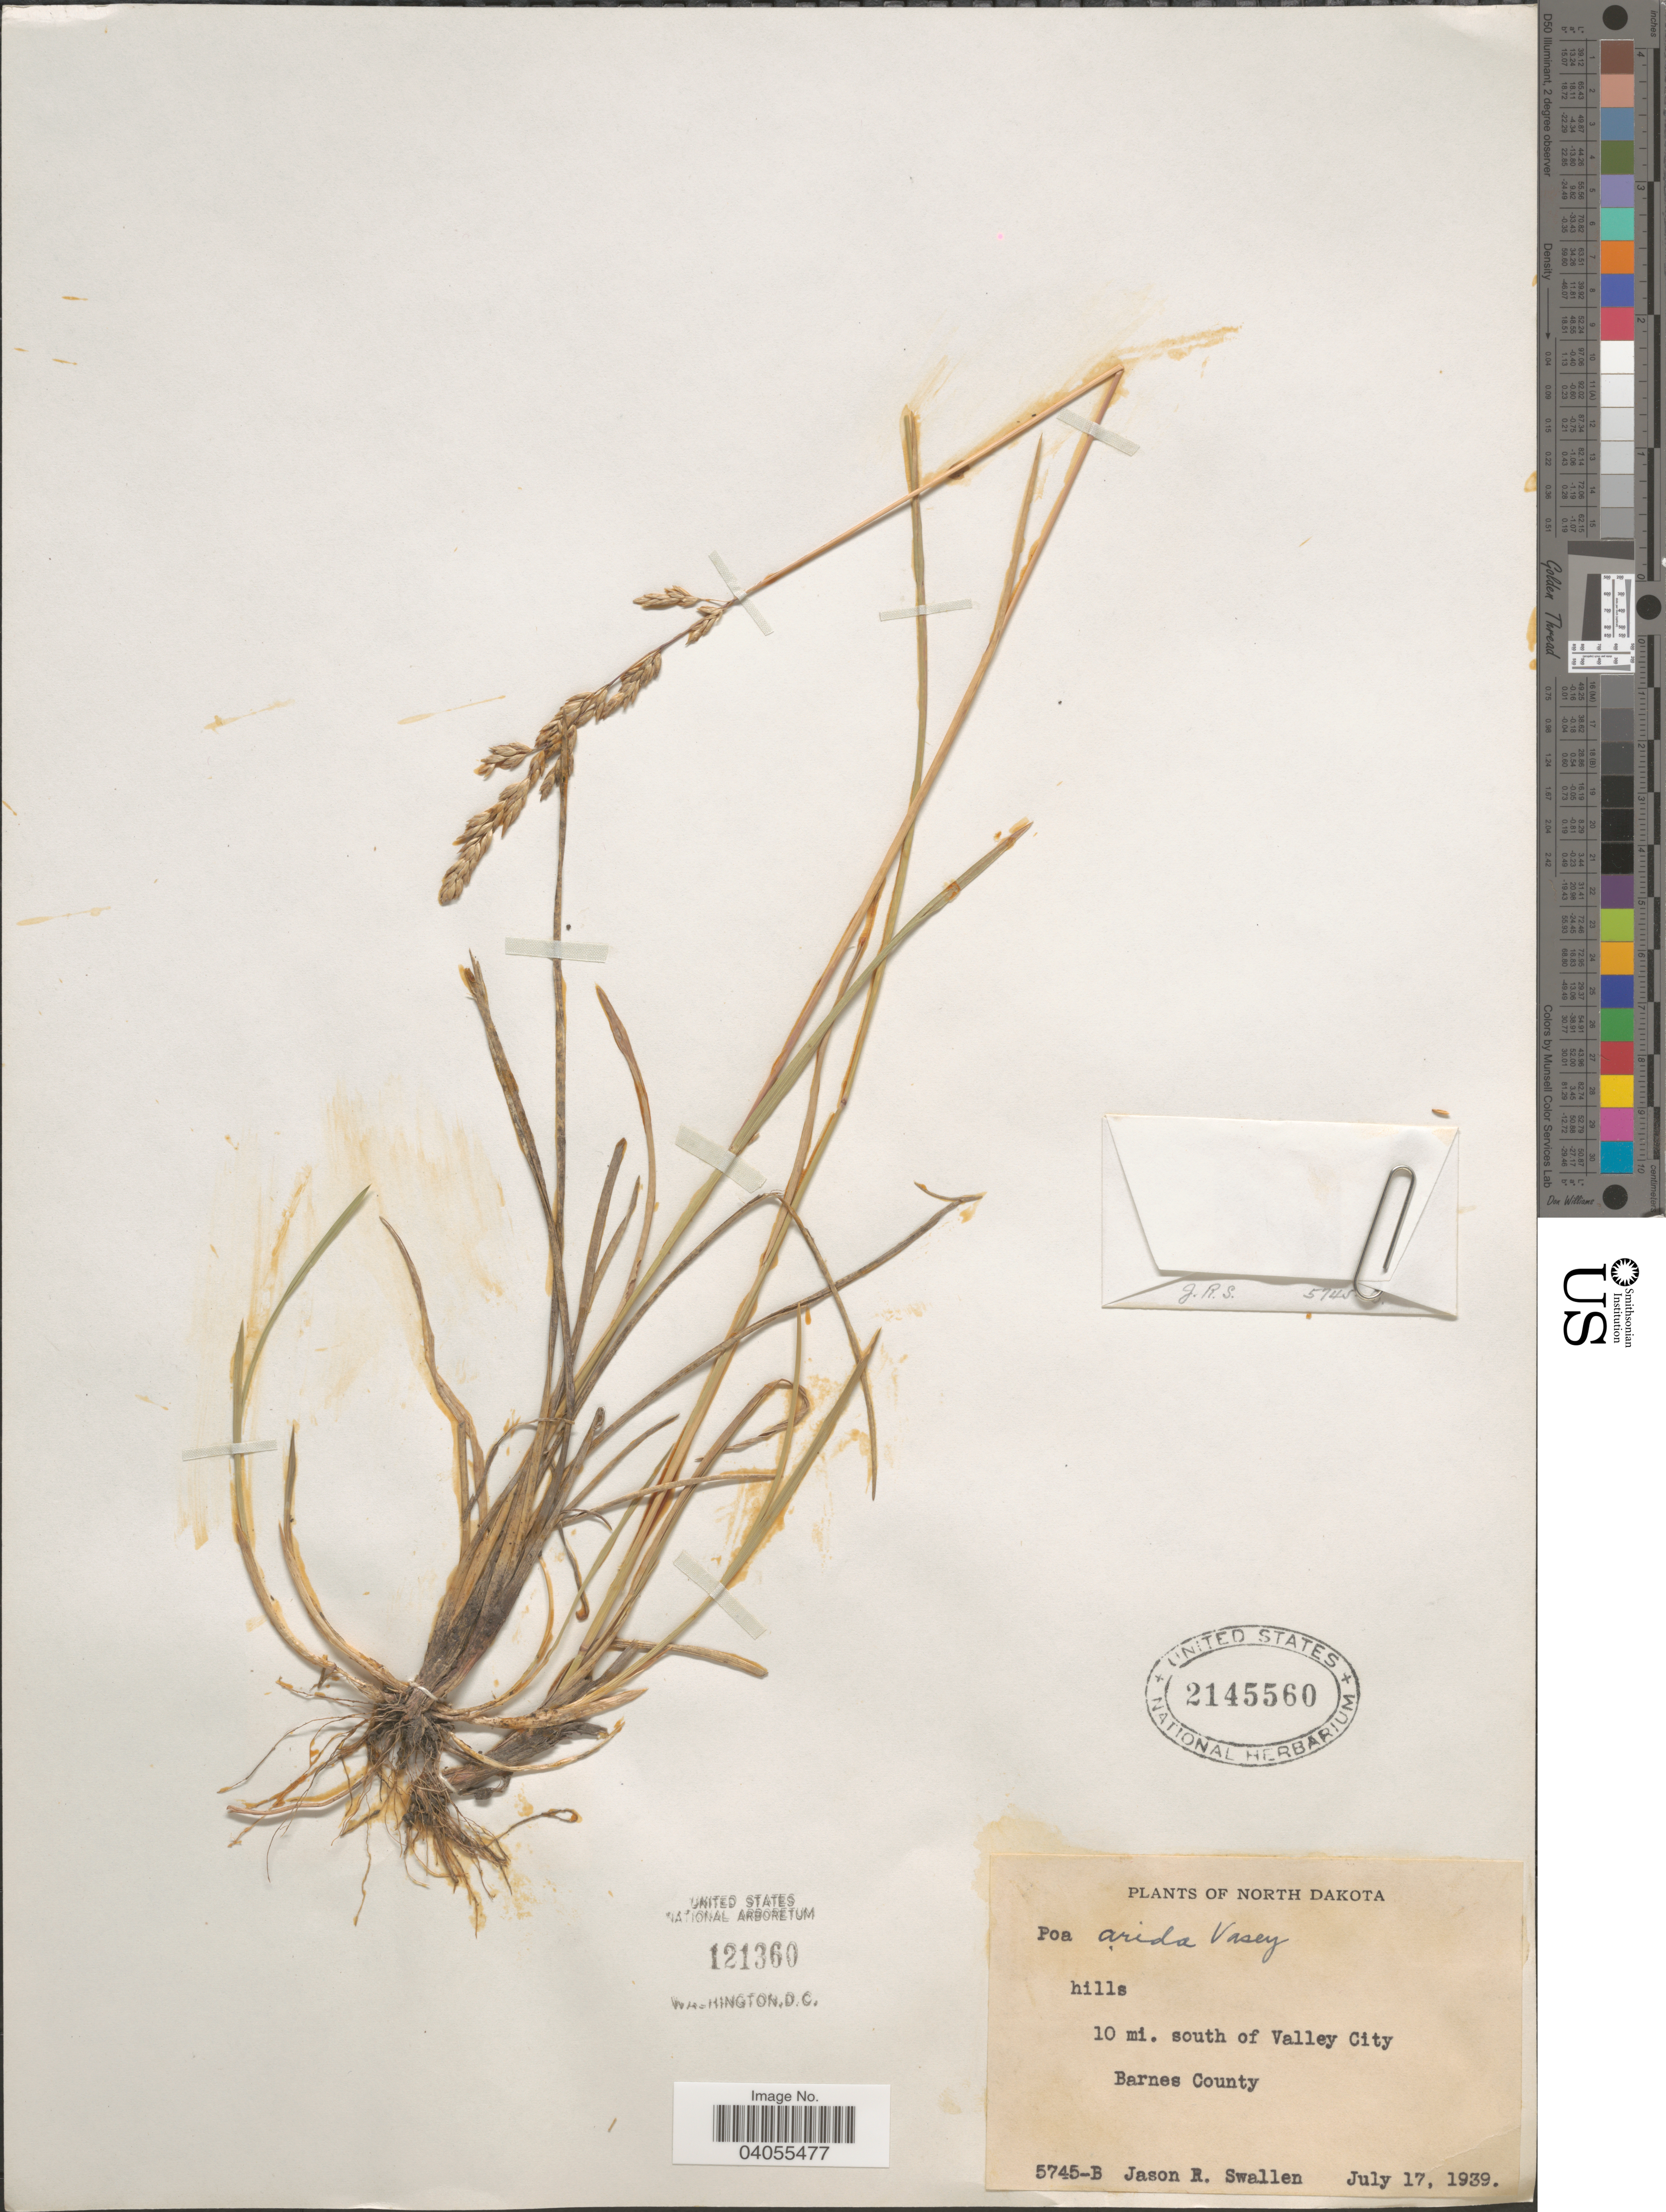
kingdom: Plantae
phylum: Tracheophyta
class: Liliopsida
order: Poales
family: Poaceae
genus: Poa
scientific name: Poa arida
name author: Vasey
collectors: J. R. Swallen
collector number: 5745-B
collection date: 1939-07-17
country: United States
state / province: North Dakota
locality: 10 mi. south of Valley City. Barnes County.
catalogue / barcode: US 2145560